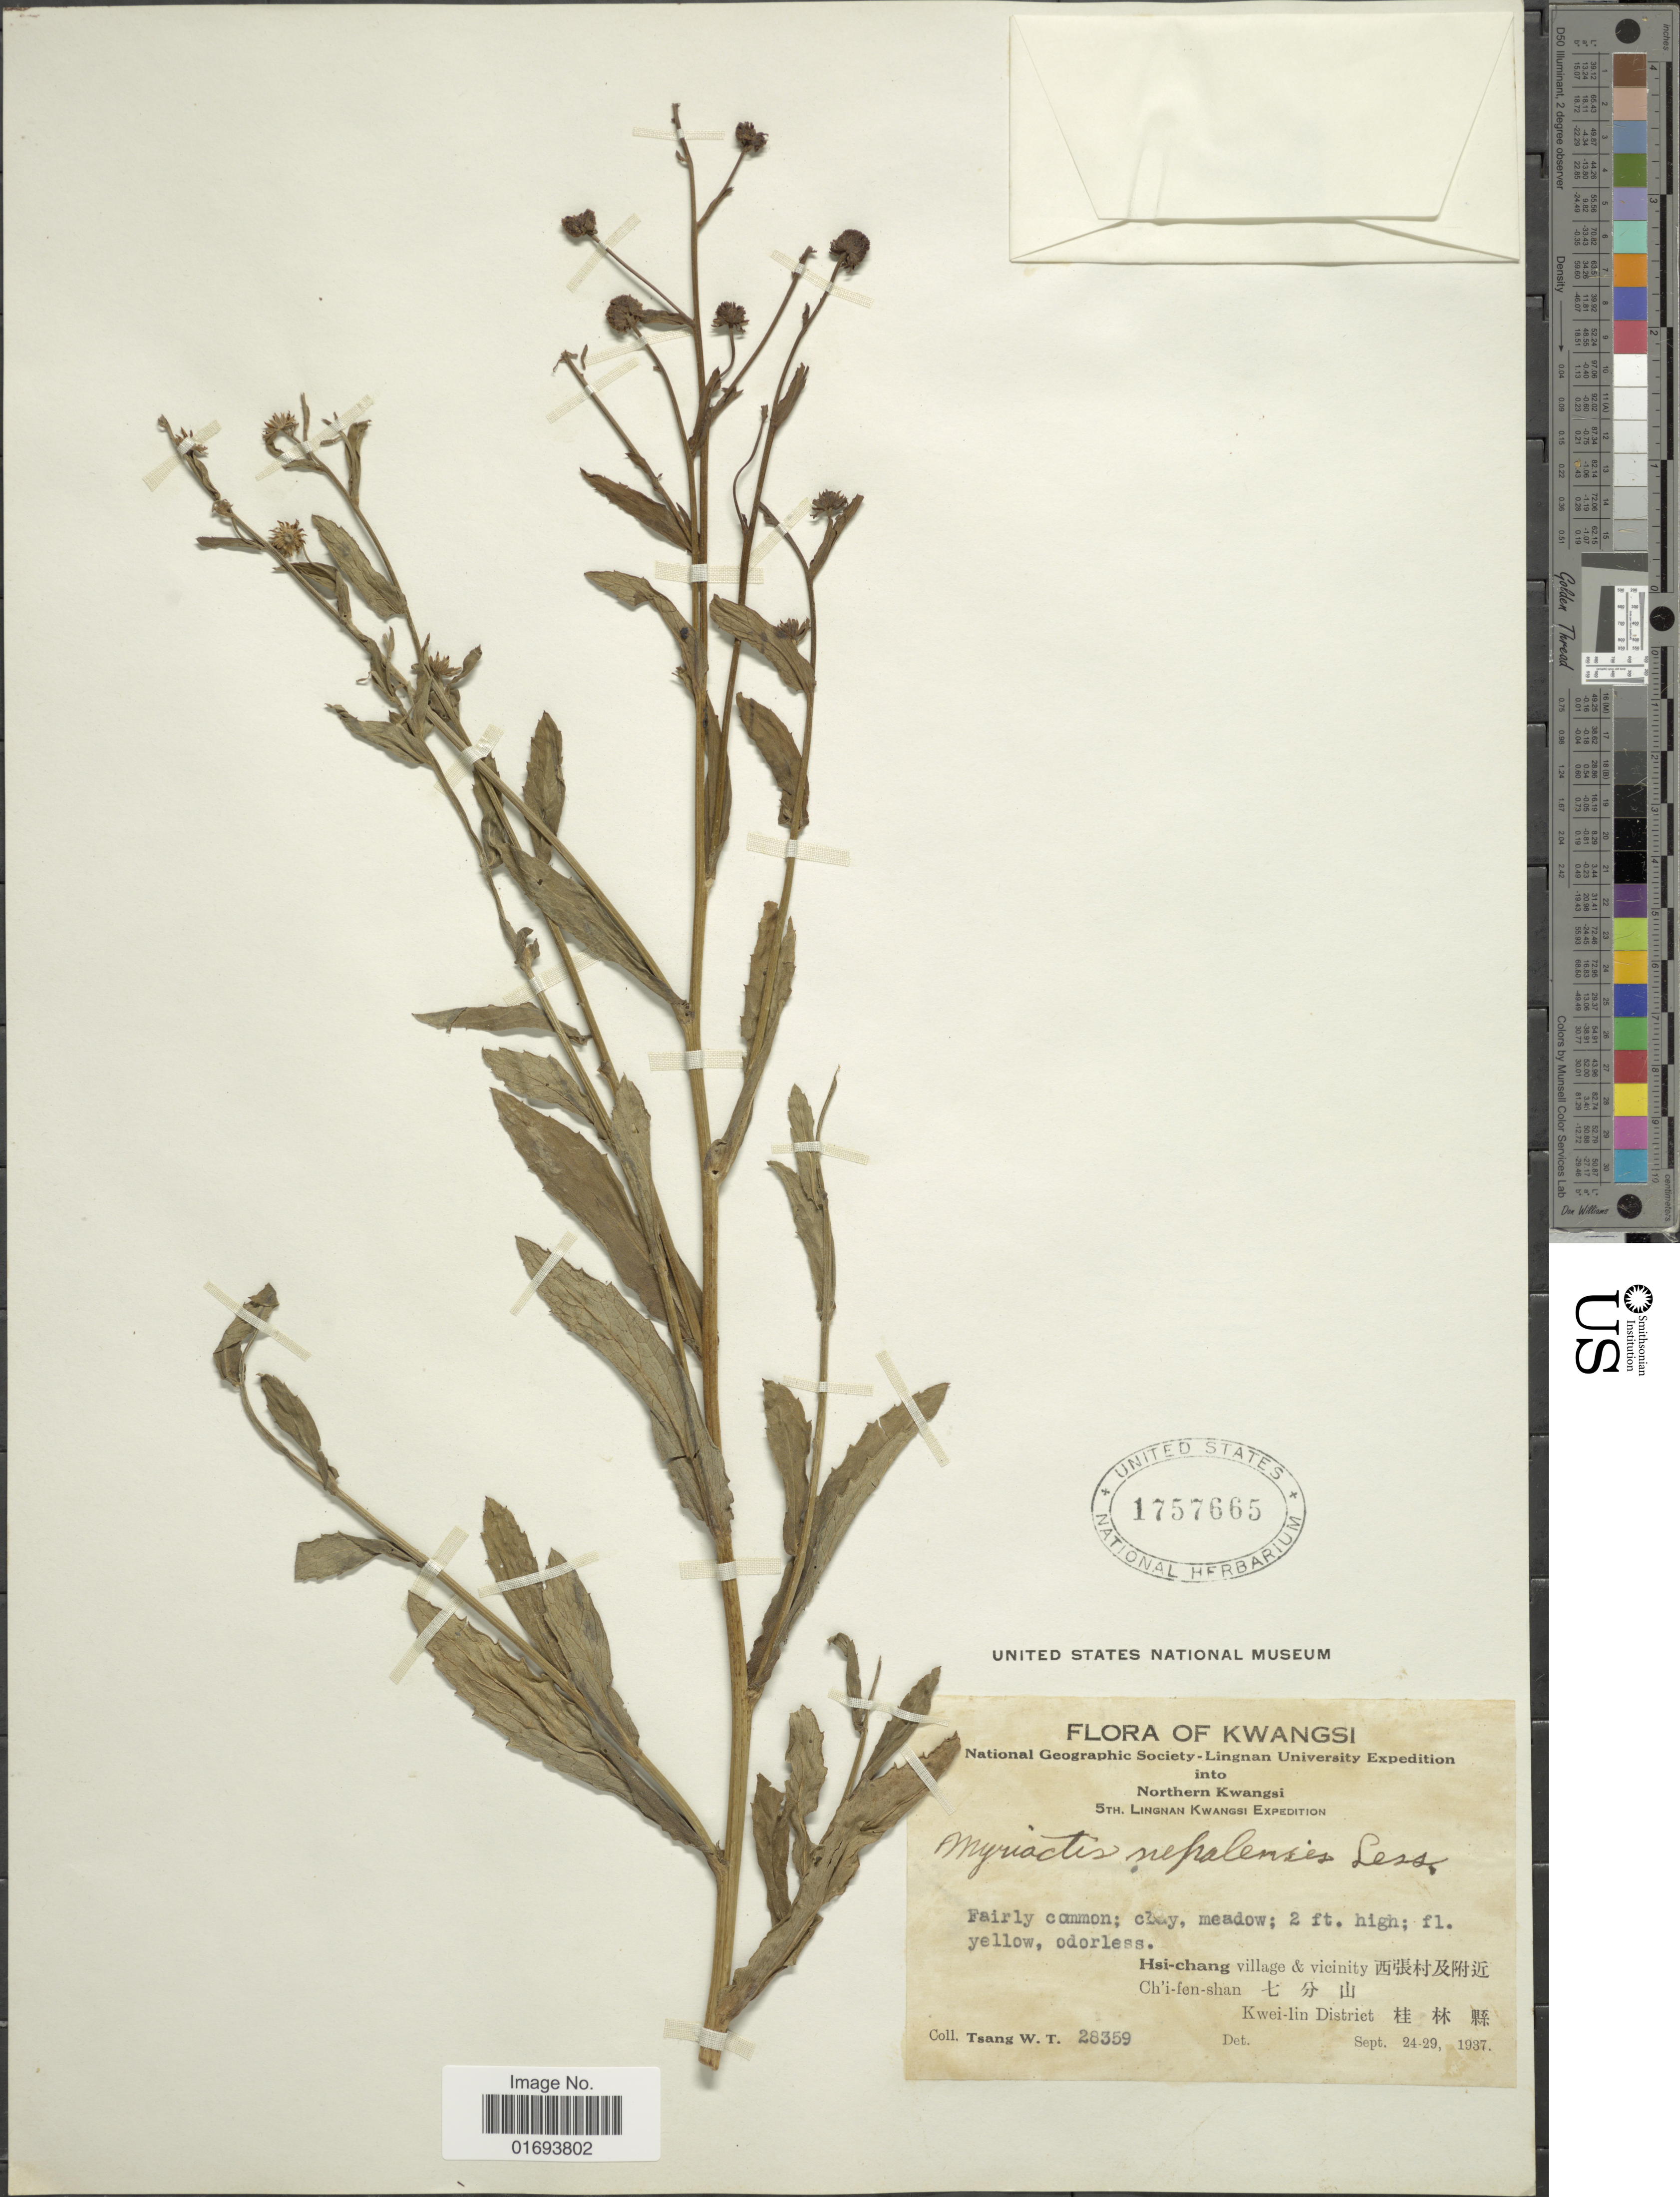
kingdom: Plantae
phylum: Tracheophyta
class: Magnoliopsida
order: Asterales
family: Asteraceae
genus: Myriactis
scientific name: Myriactis nepalensis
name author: Less.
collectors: W. T. Tsang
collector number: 28359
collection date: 1937-09-24/1937-09-29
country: China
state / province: Guangxi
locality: Northern Kwangsi. Hsi-chang village & vicinity. Ch'ifenshan. Kwei-lin District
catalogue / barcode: US 1757665